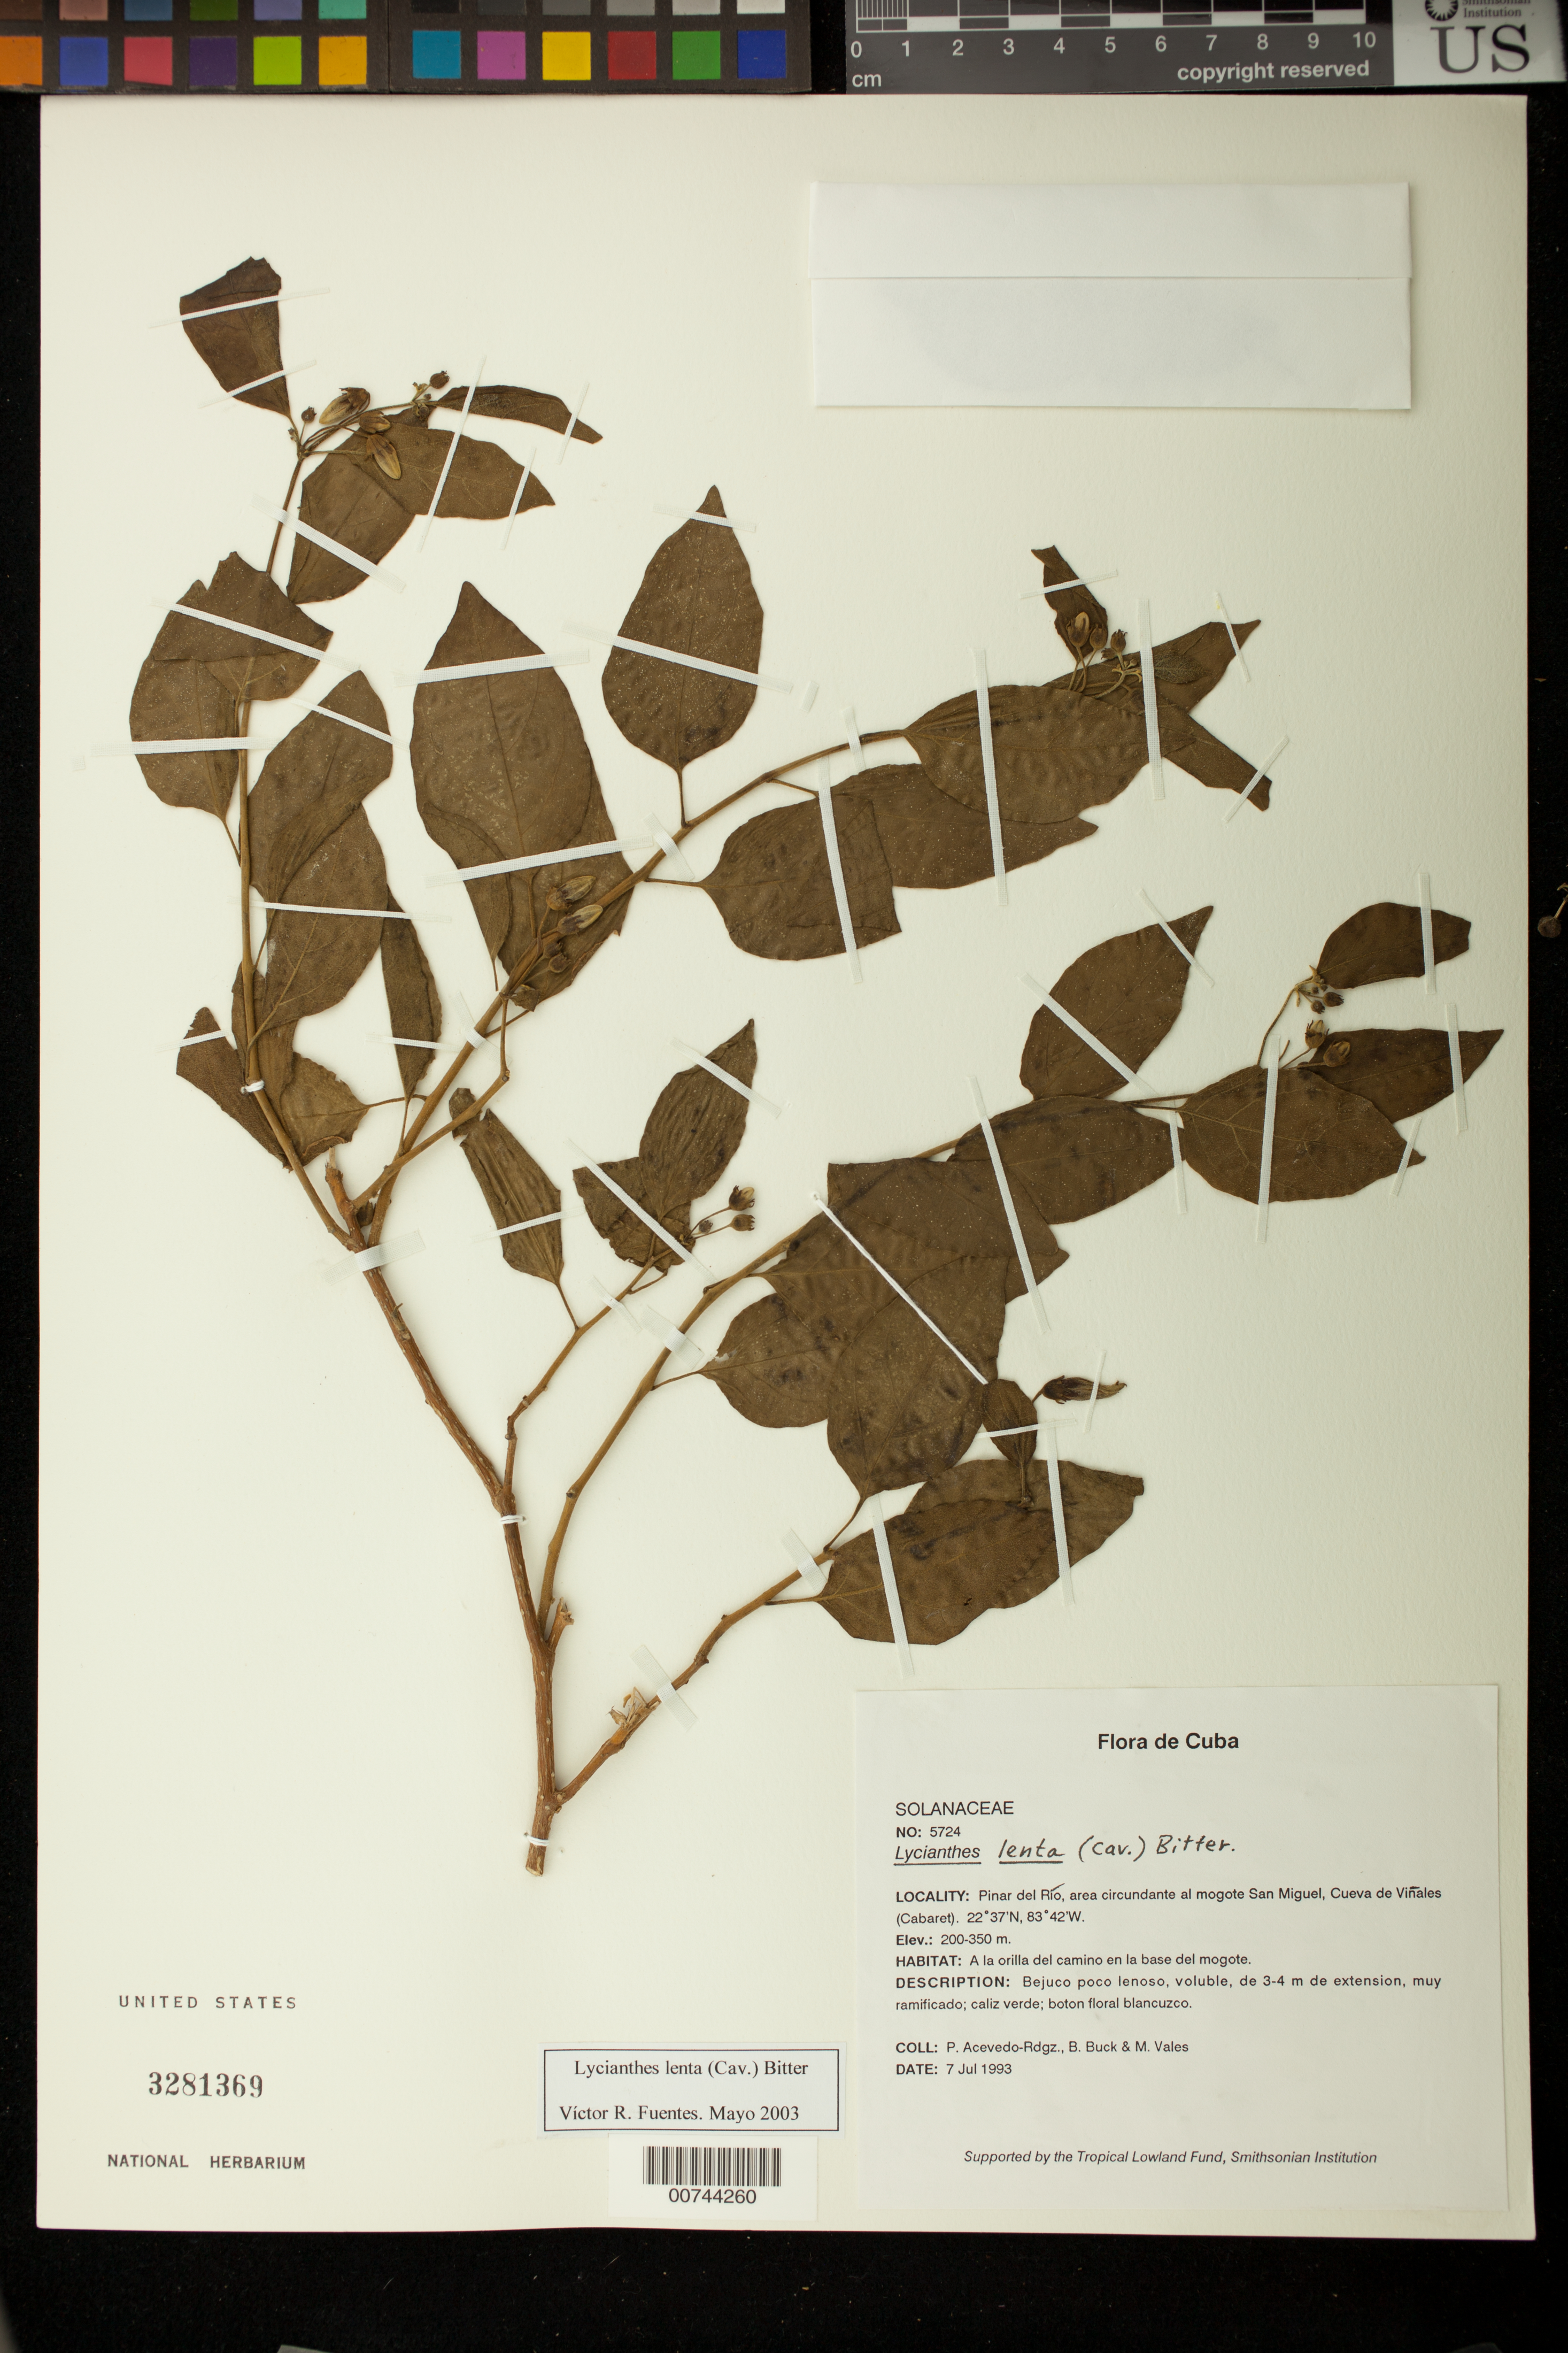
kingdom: Plantae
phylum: Tracheophyta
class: Magnoliopsida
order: Solanales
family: Solanaceae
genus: Lycianthes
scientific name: Lycianthes lenta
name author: (Cav.) Bitter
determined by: Oviedo, R.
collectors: P. Acevedo-Rodr., B. Buck & M. Vales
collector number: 5724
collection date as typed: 07 Jul 1993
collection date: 1993-07-07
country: Cuba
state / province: Pinar del Rio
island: Cuba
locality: Pinar del Río, area circundante al mogote San Miguel, Cueva de Vinales (Cabaret)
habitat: A la orilla del camino en la base del mogote.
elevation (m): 200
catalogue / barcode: US 3281369